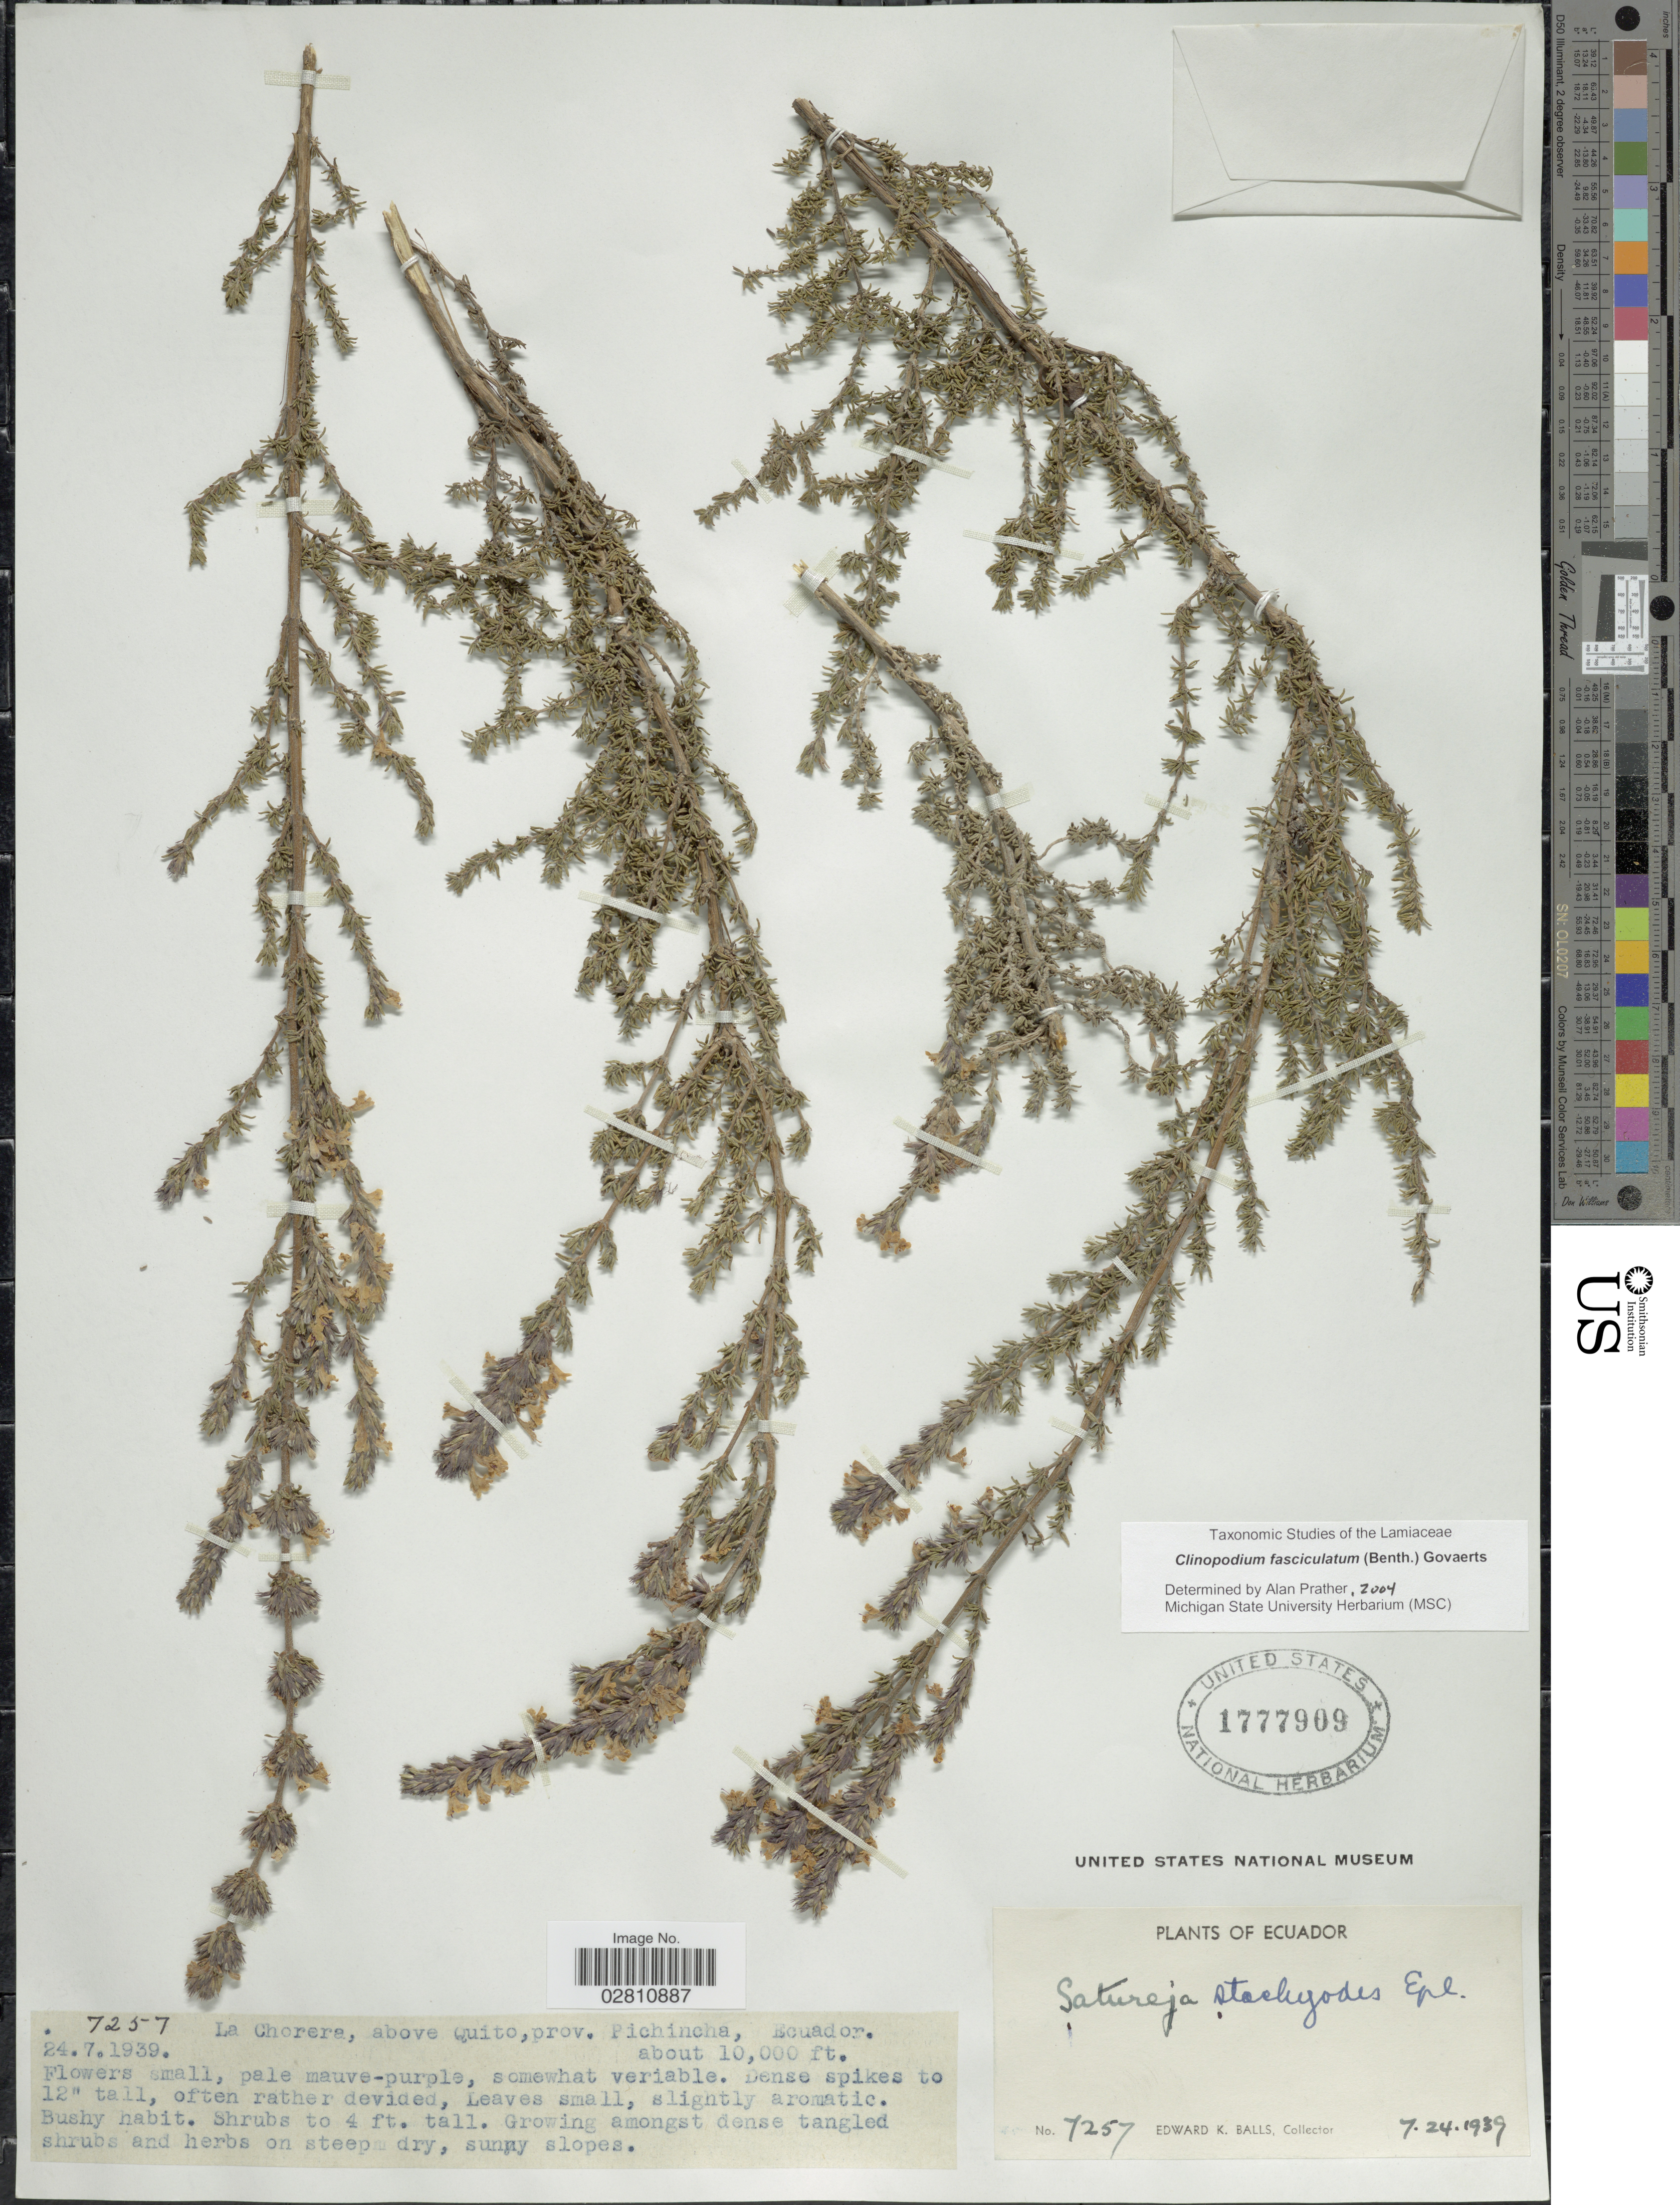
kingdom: Plantae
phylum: Tracheophyta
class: Magnoliopsida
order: Lamiales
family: Lamiaceae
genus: Clinopodium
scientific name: Clinopodium fasciculatum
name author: (Benth.) Govaerts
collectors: E. K. Balls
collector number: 7257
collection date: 1939-07-24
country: Ecuador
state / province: Pichincha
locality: La Chorera, above Quito.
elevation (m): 3048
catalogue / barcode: US 1777909